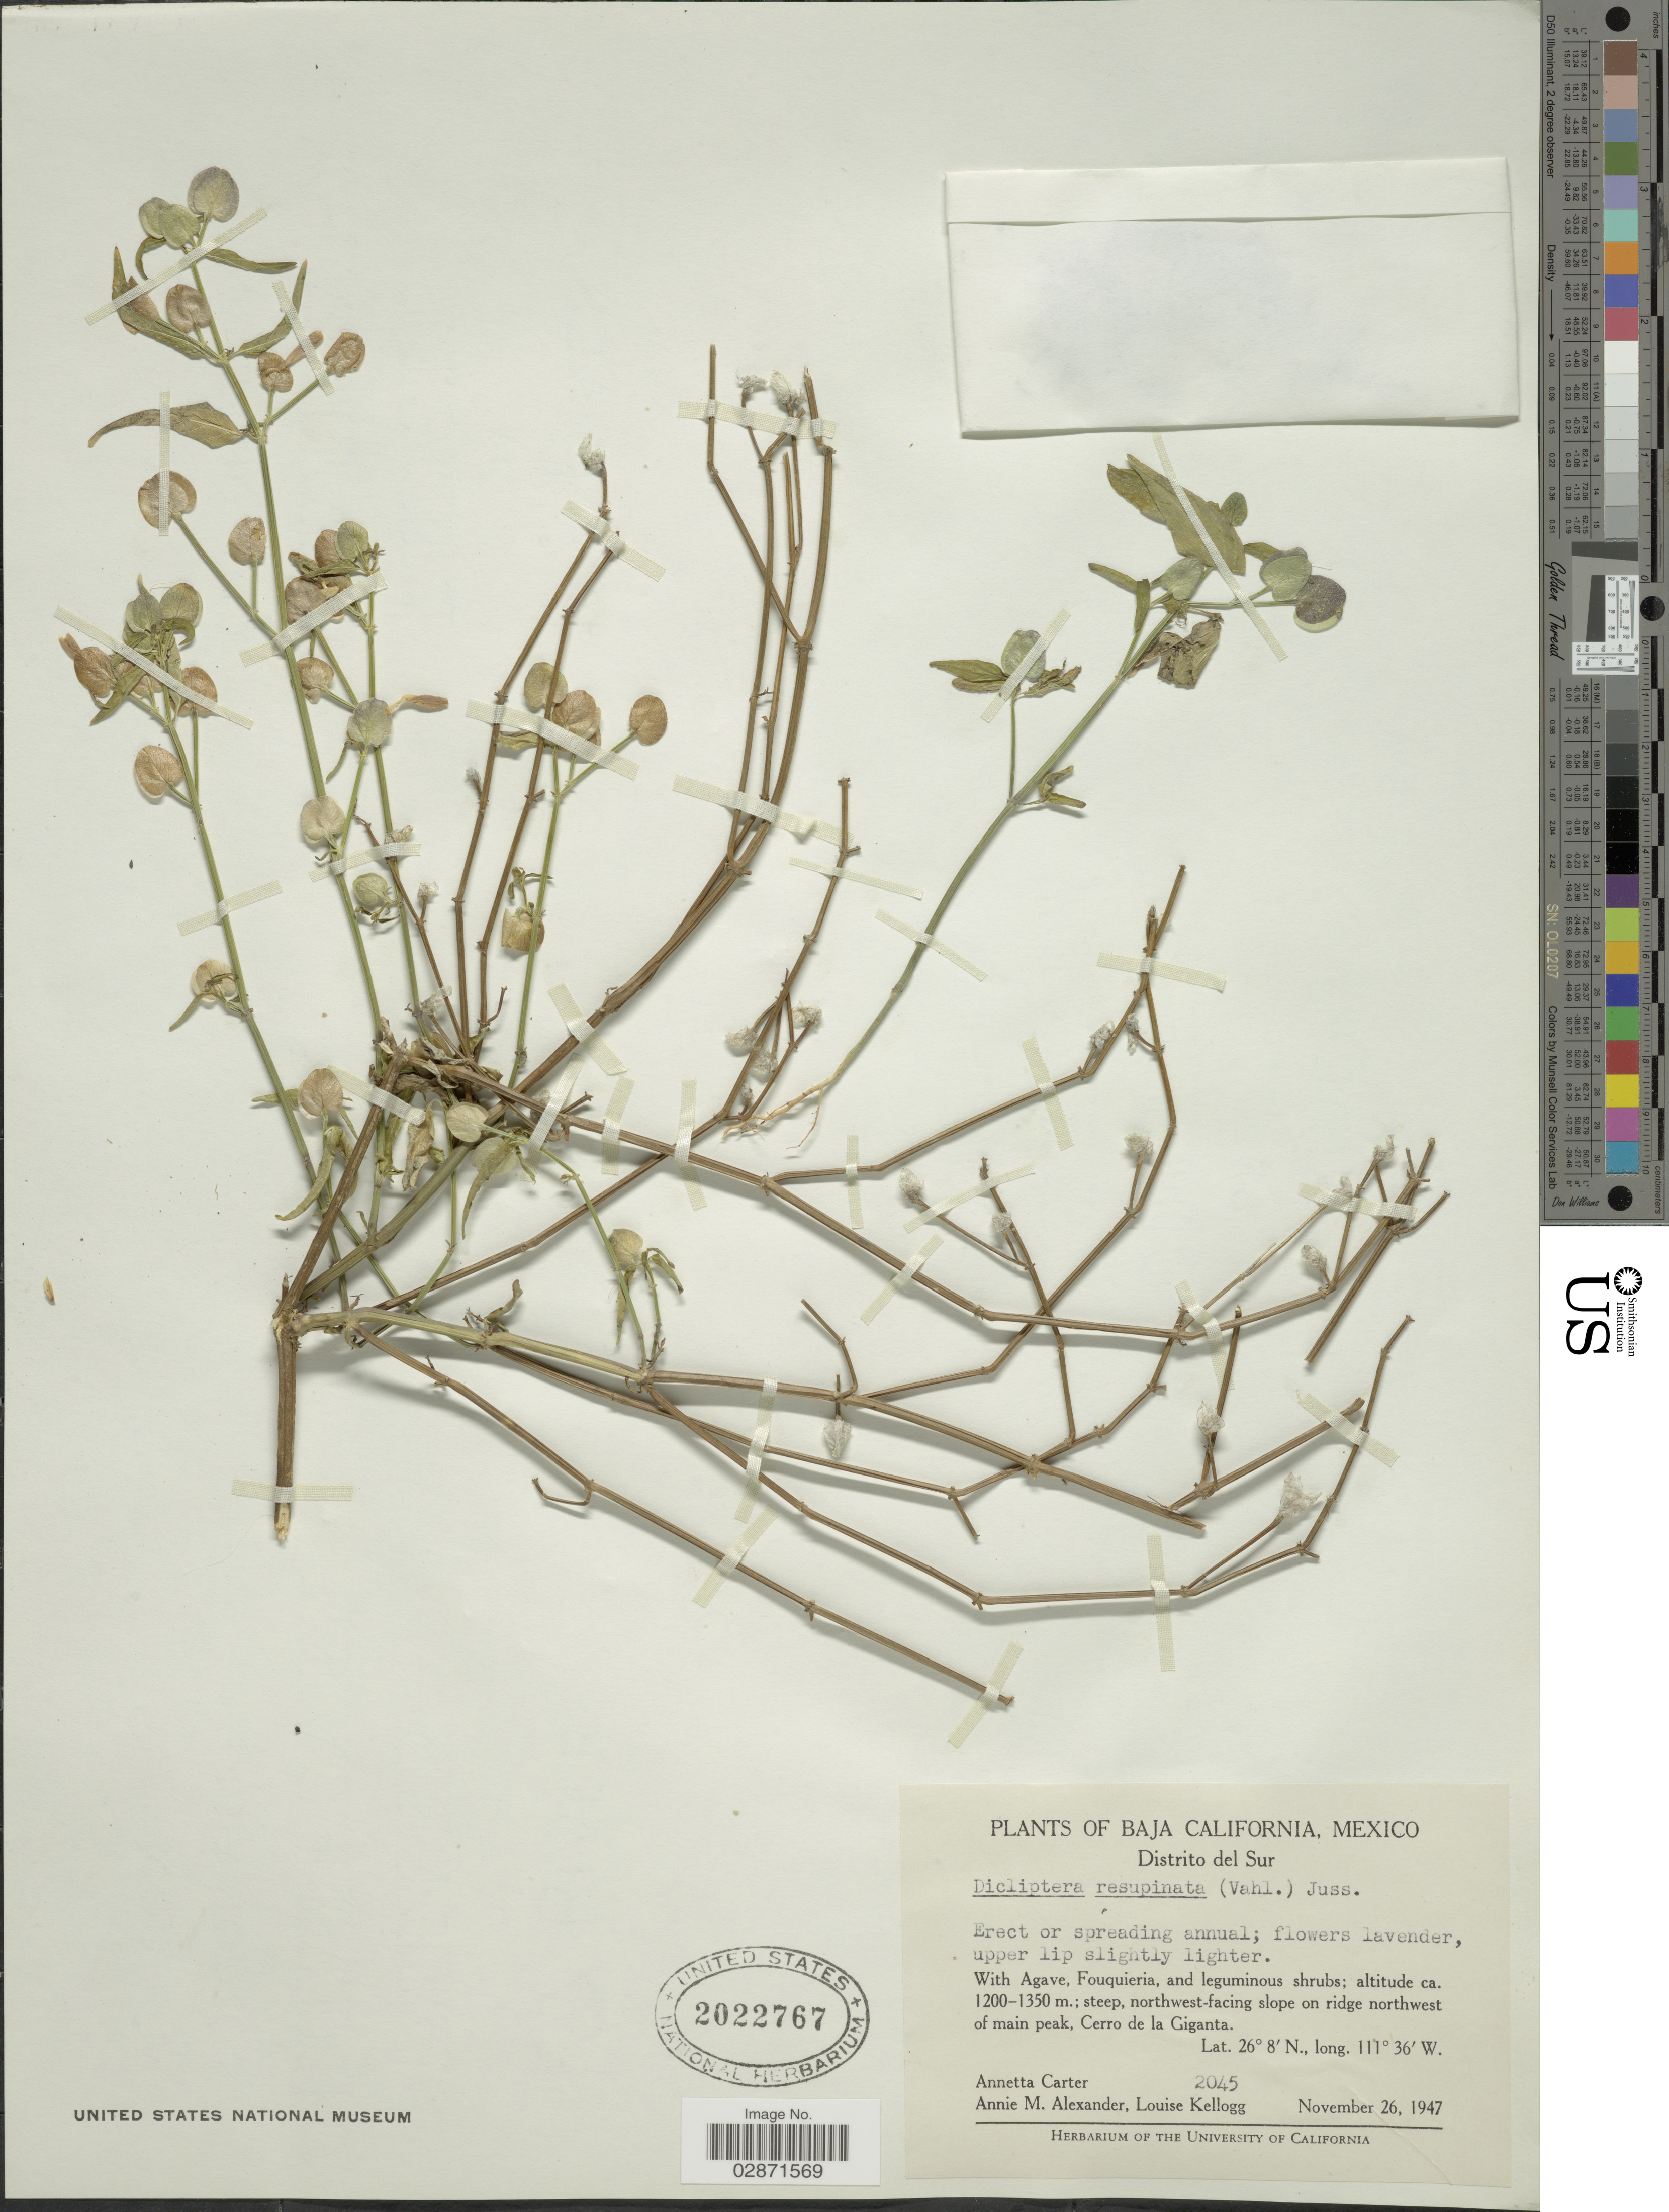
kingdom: Plantae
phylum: Tracheophyta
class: Magnoliopsida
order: Lamiales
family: Acanthaceae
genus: Dicliptera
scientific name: Dicliptera resupinata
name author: (Vahl) Juss.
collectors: A. Carter, A. M. Alexander & L. Kellogg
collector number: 2045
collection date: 1947-11-26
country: Mexico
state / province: Baja California Sur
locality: Steep, northwest-facing slope on ridge northwest of main peak, Cerro de la Giganta.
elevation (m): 1200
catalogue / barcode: US 2022767